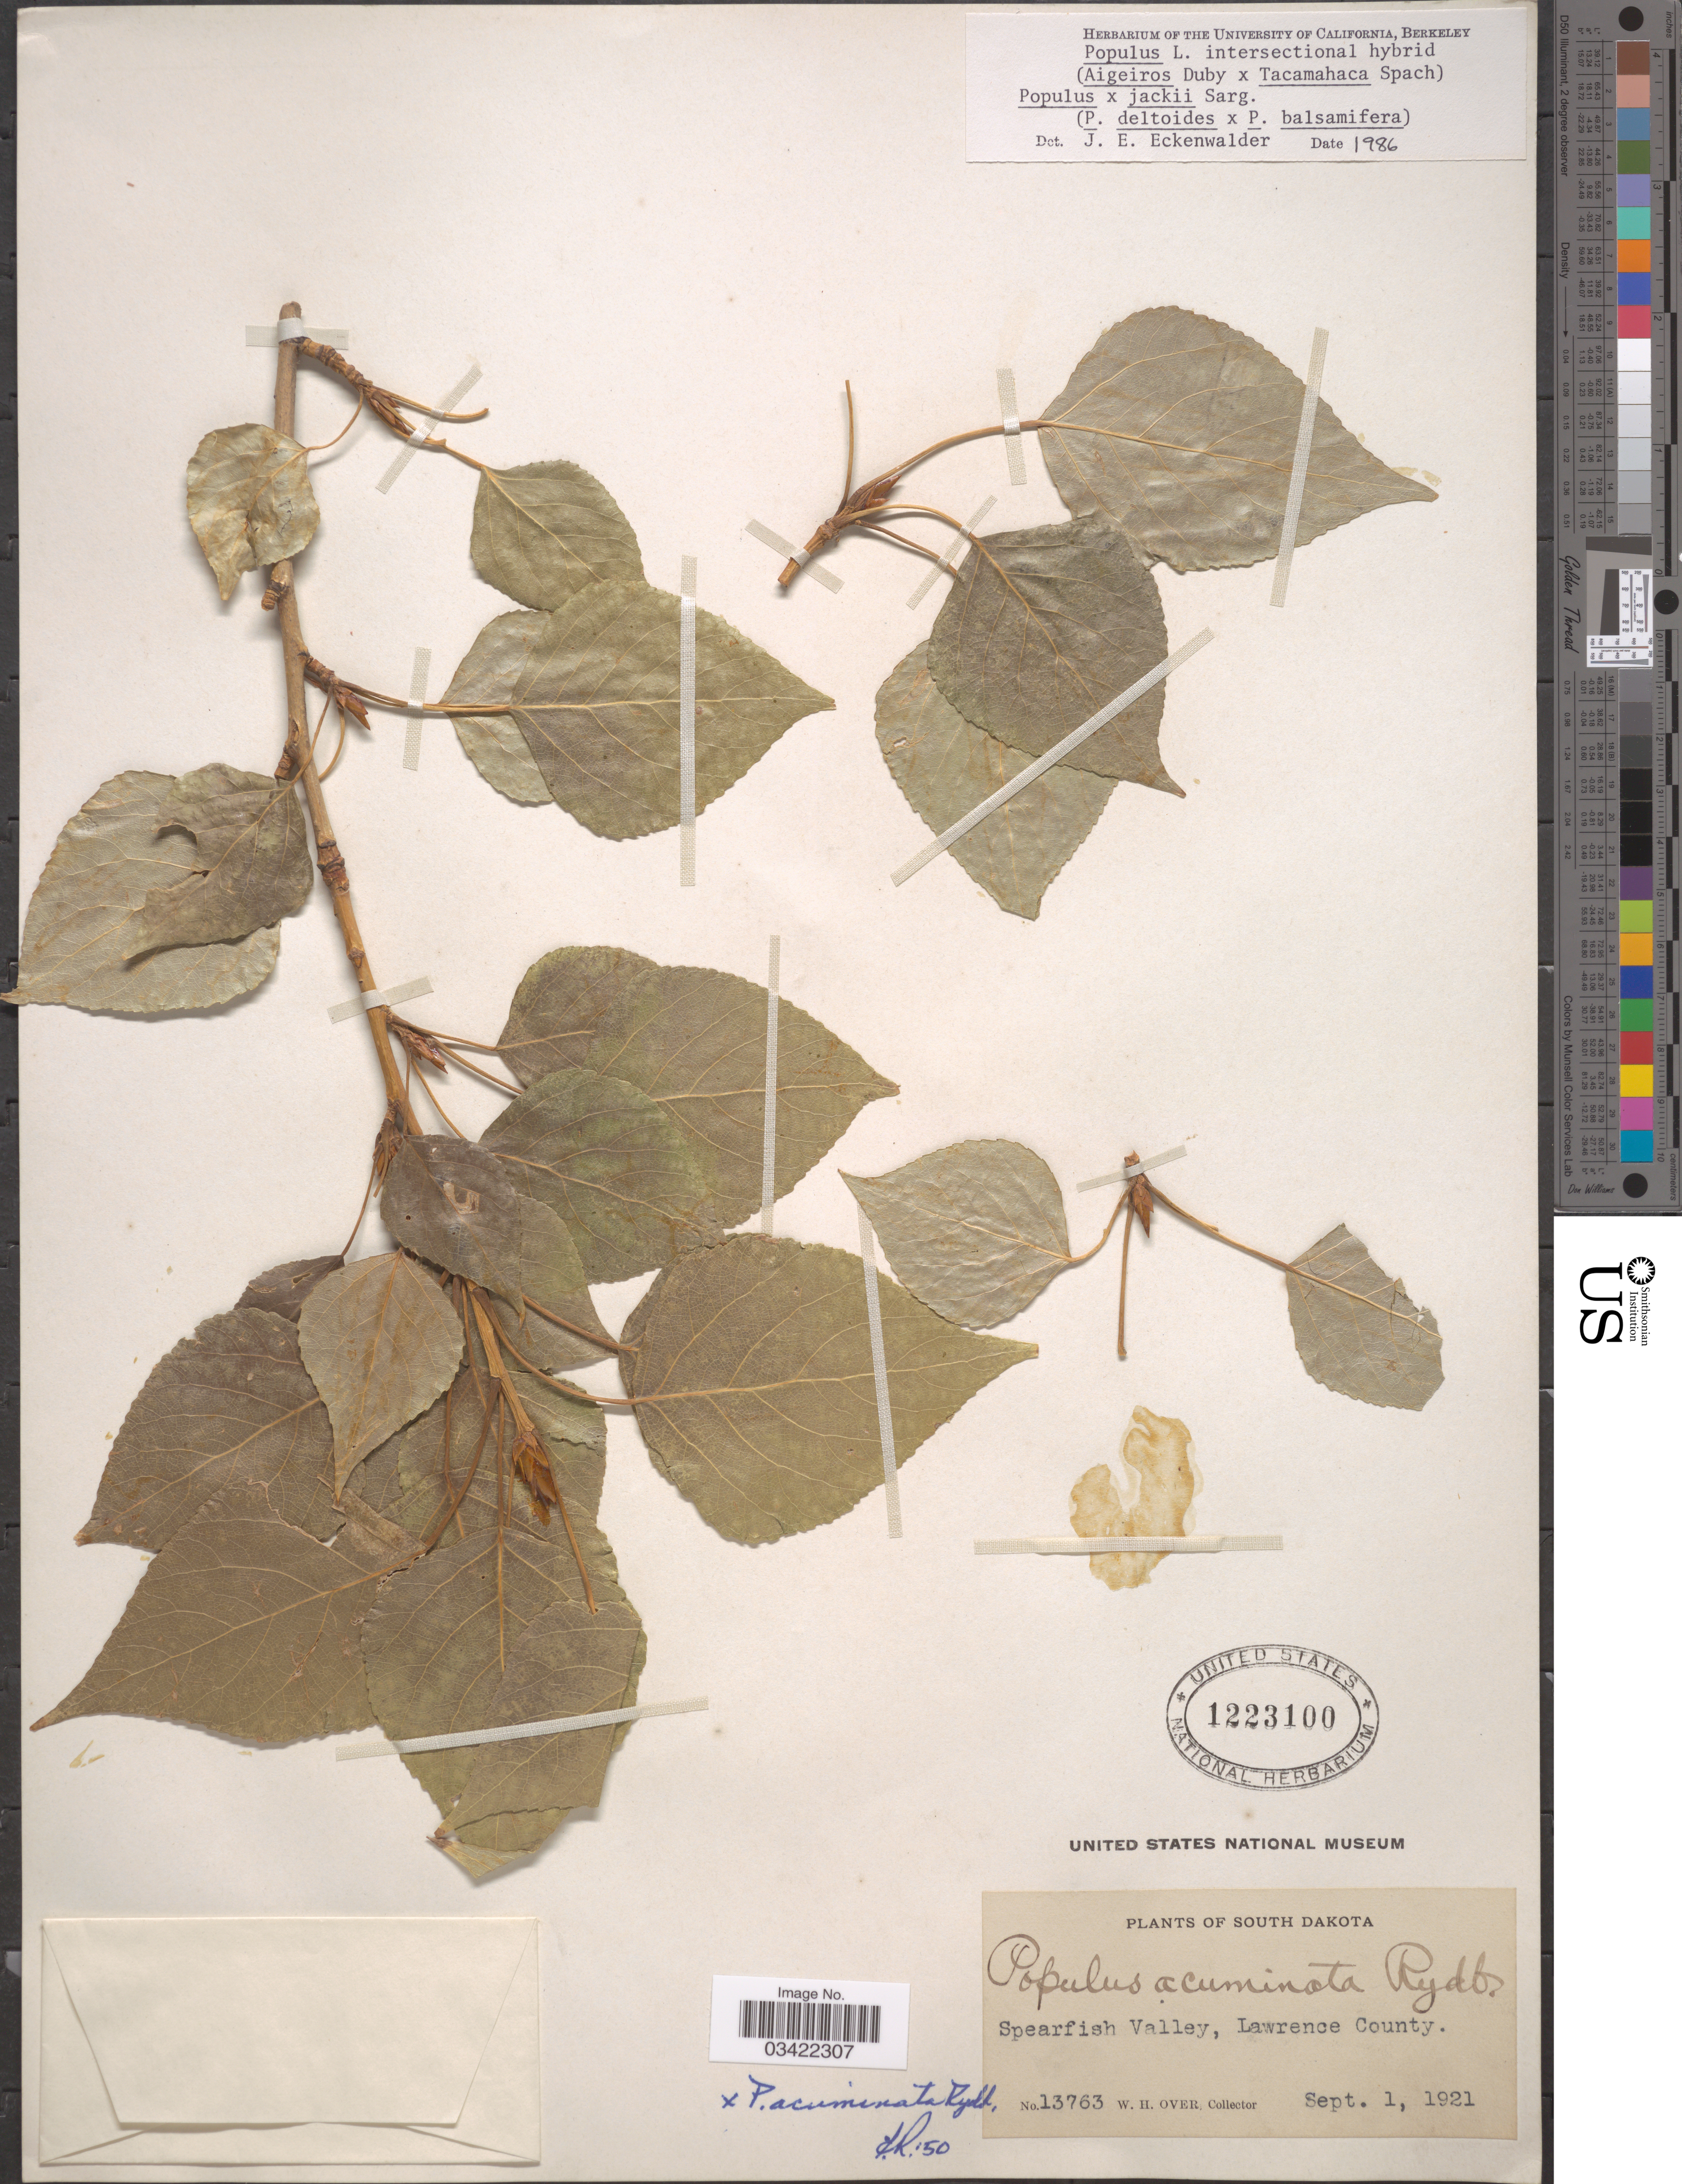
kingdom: Plantae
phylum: Tracheophyta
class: Magnoliopsida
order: Malpighiales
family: Salicaceae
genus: Populus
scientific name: Populus x jackii 'Balm of Gilead'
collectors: W. Over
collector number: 13763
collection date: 1921-09-01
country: United States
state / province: South Dakota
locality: Spearfish Valley, Lawrence County.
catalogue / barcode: US 1223100